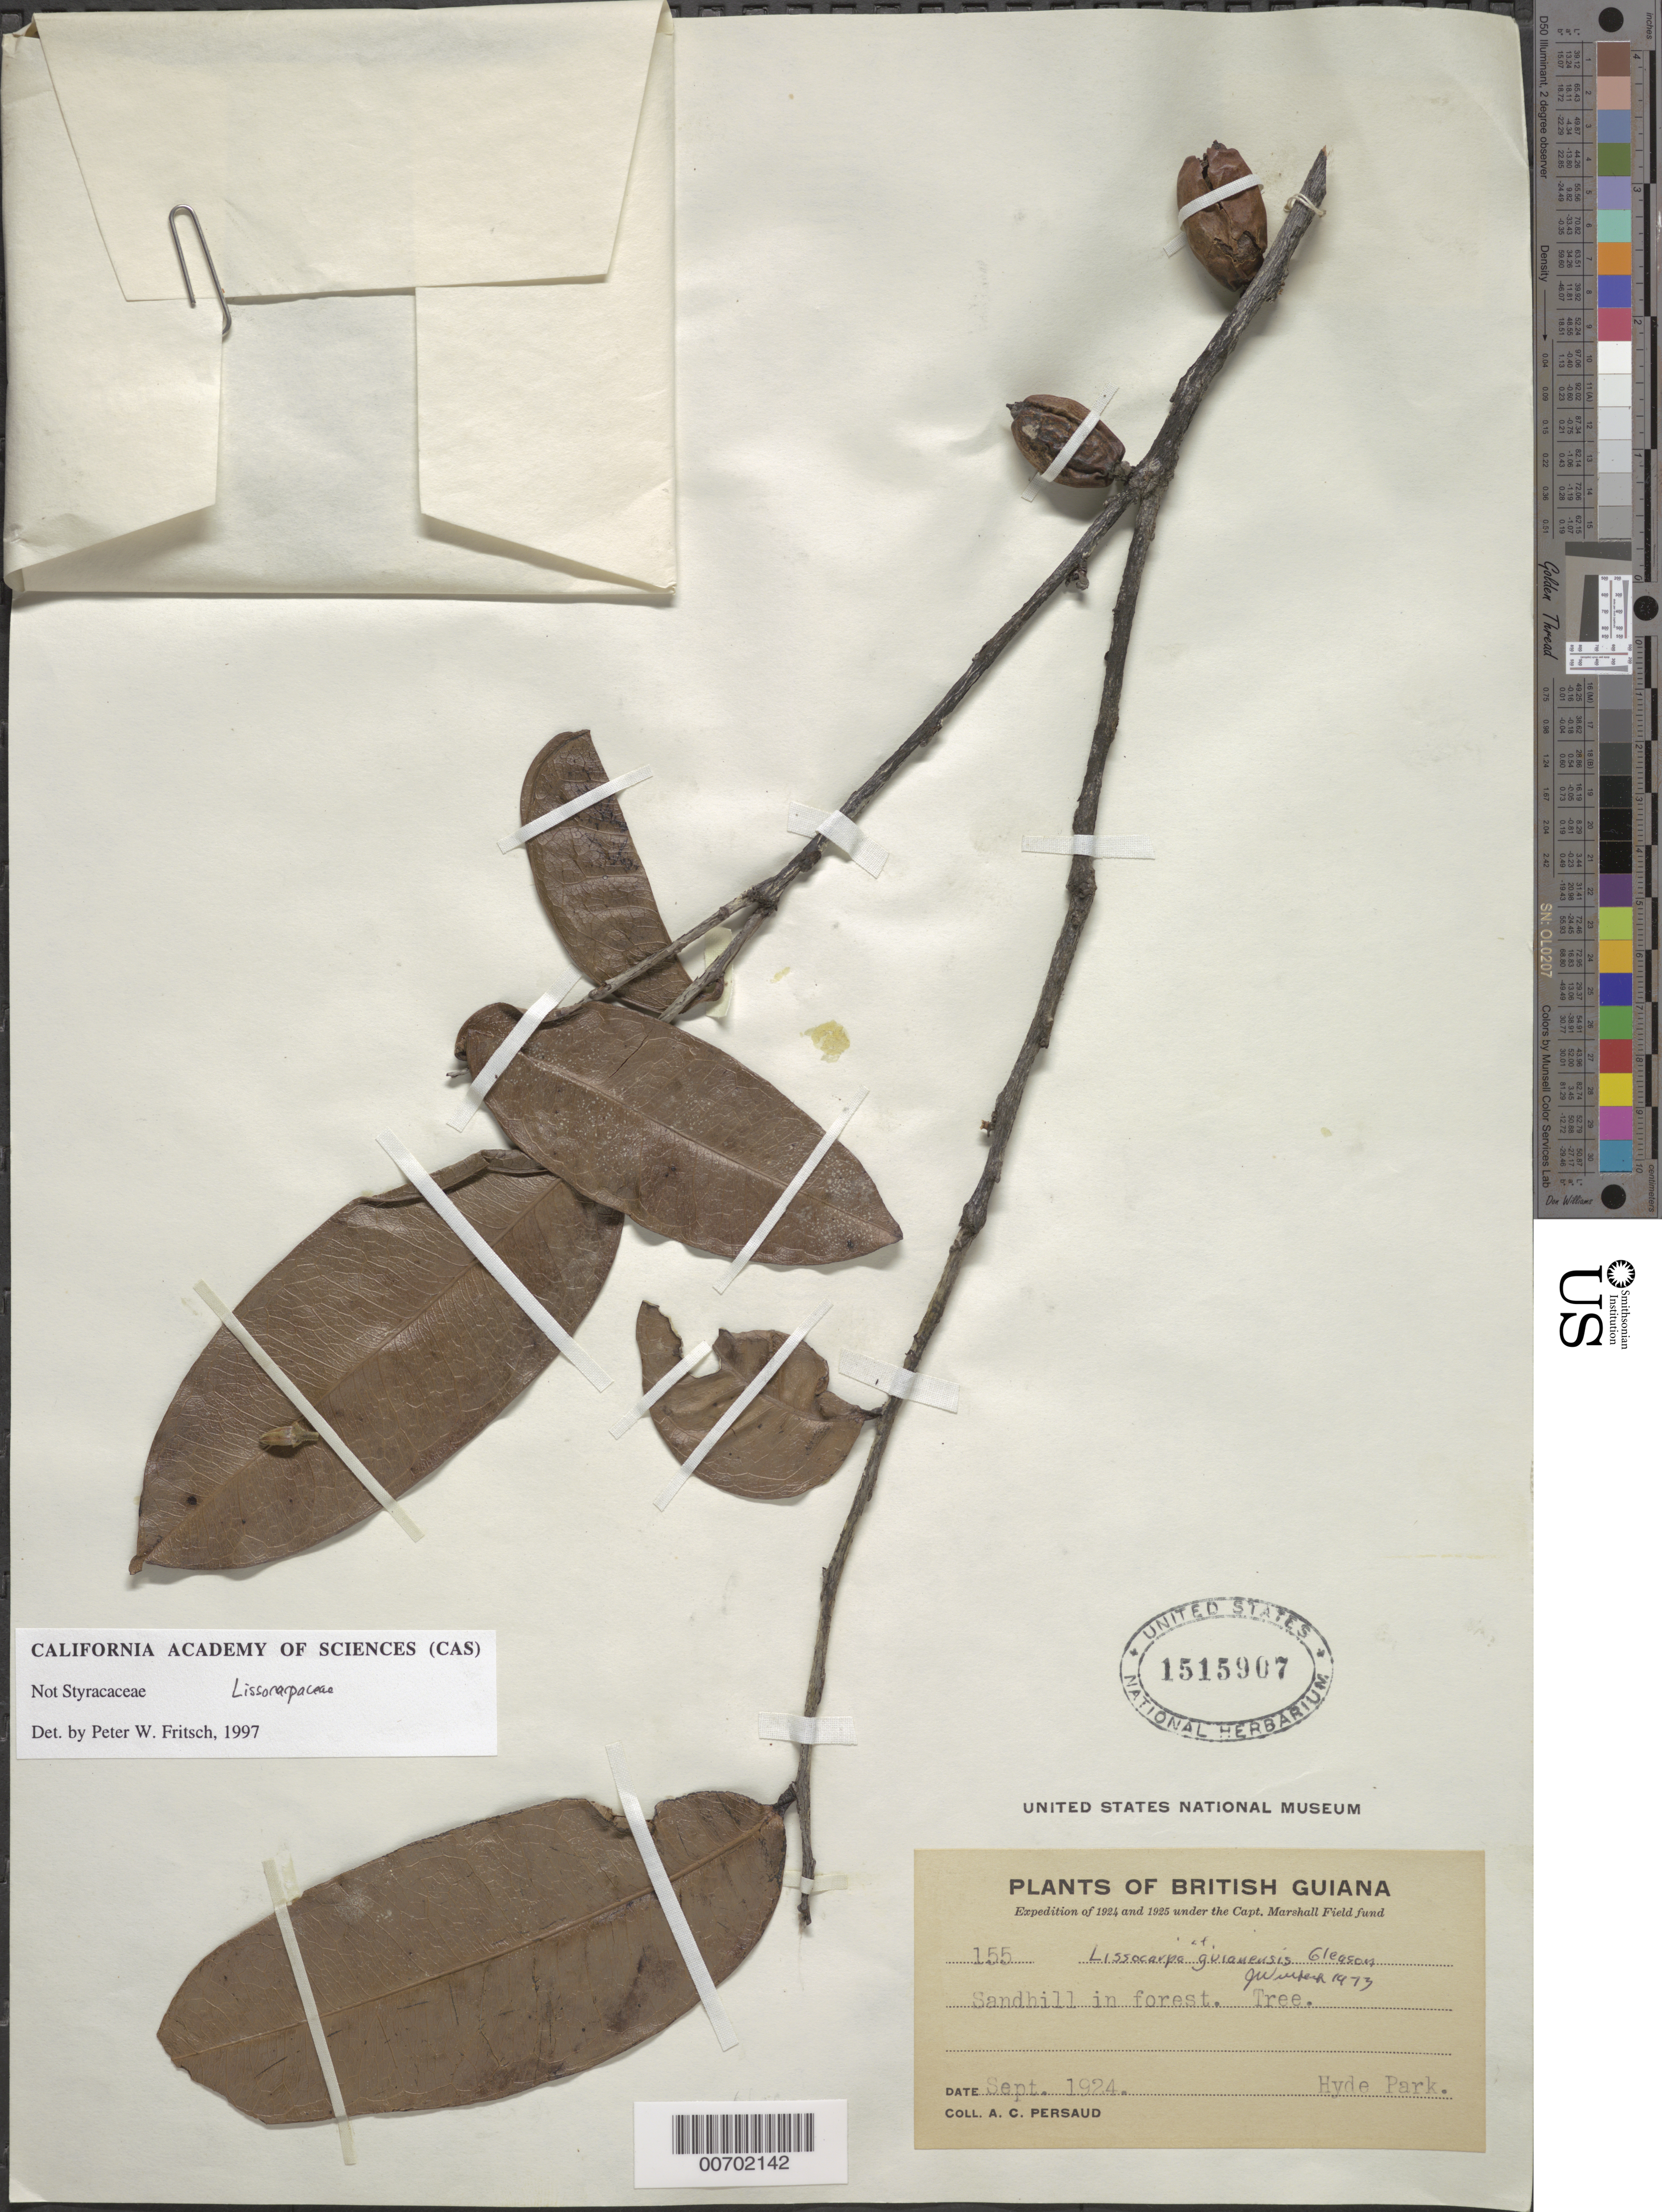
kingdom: Plantae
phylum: Tracheophyta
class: Magnoliopsida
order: Ericales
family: Ebenaceae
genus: Lissocarpa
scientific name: Lissocarpa guianensis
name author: Gleason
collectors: A. Persaud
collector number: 155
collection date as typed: Sep-24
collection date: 1924-09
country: Guyana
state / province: Demerara-Mahaica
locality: Hyde Park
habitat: Sandhill in forest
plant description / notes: filed:Styracaceae indet; annot: Lissocarpaceae by P.W. Fritsch, 1997.; Cited by B. Wallnöfer in Ann. Naturhist Mus. Wien, B 105: 561. 2004.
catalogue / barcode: US 1515907